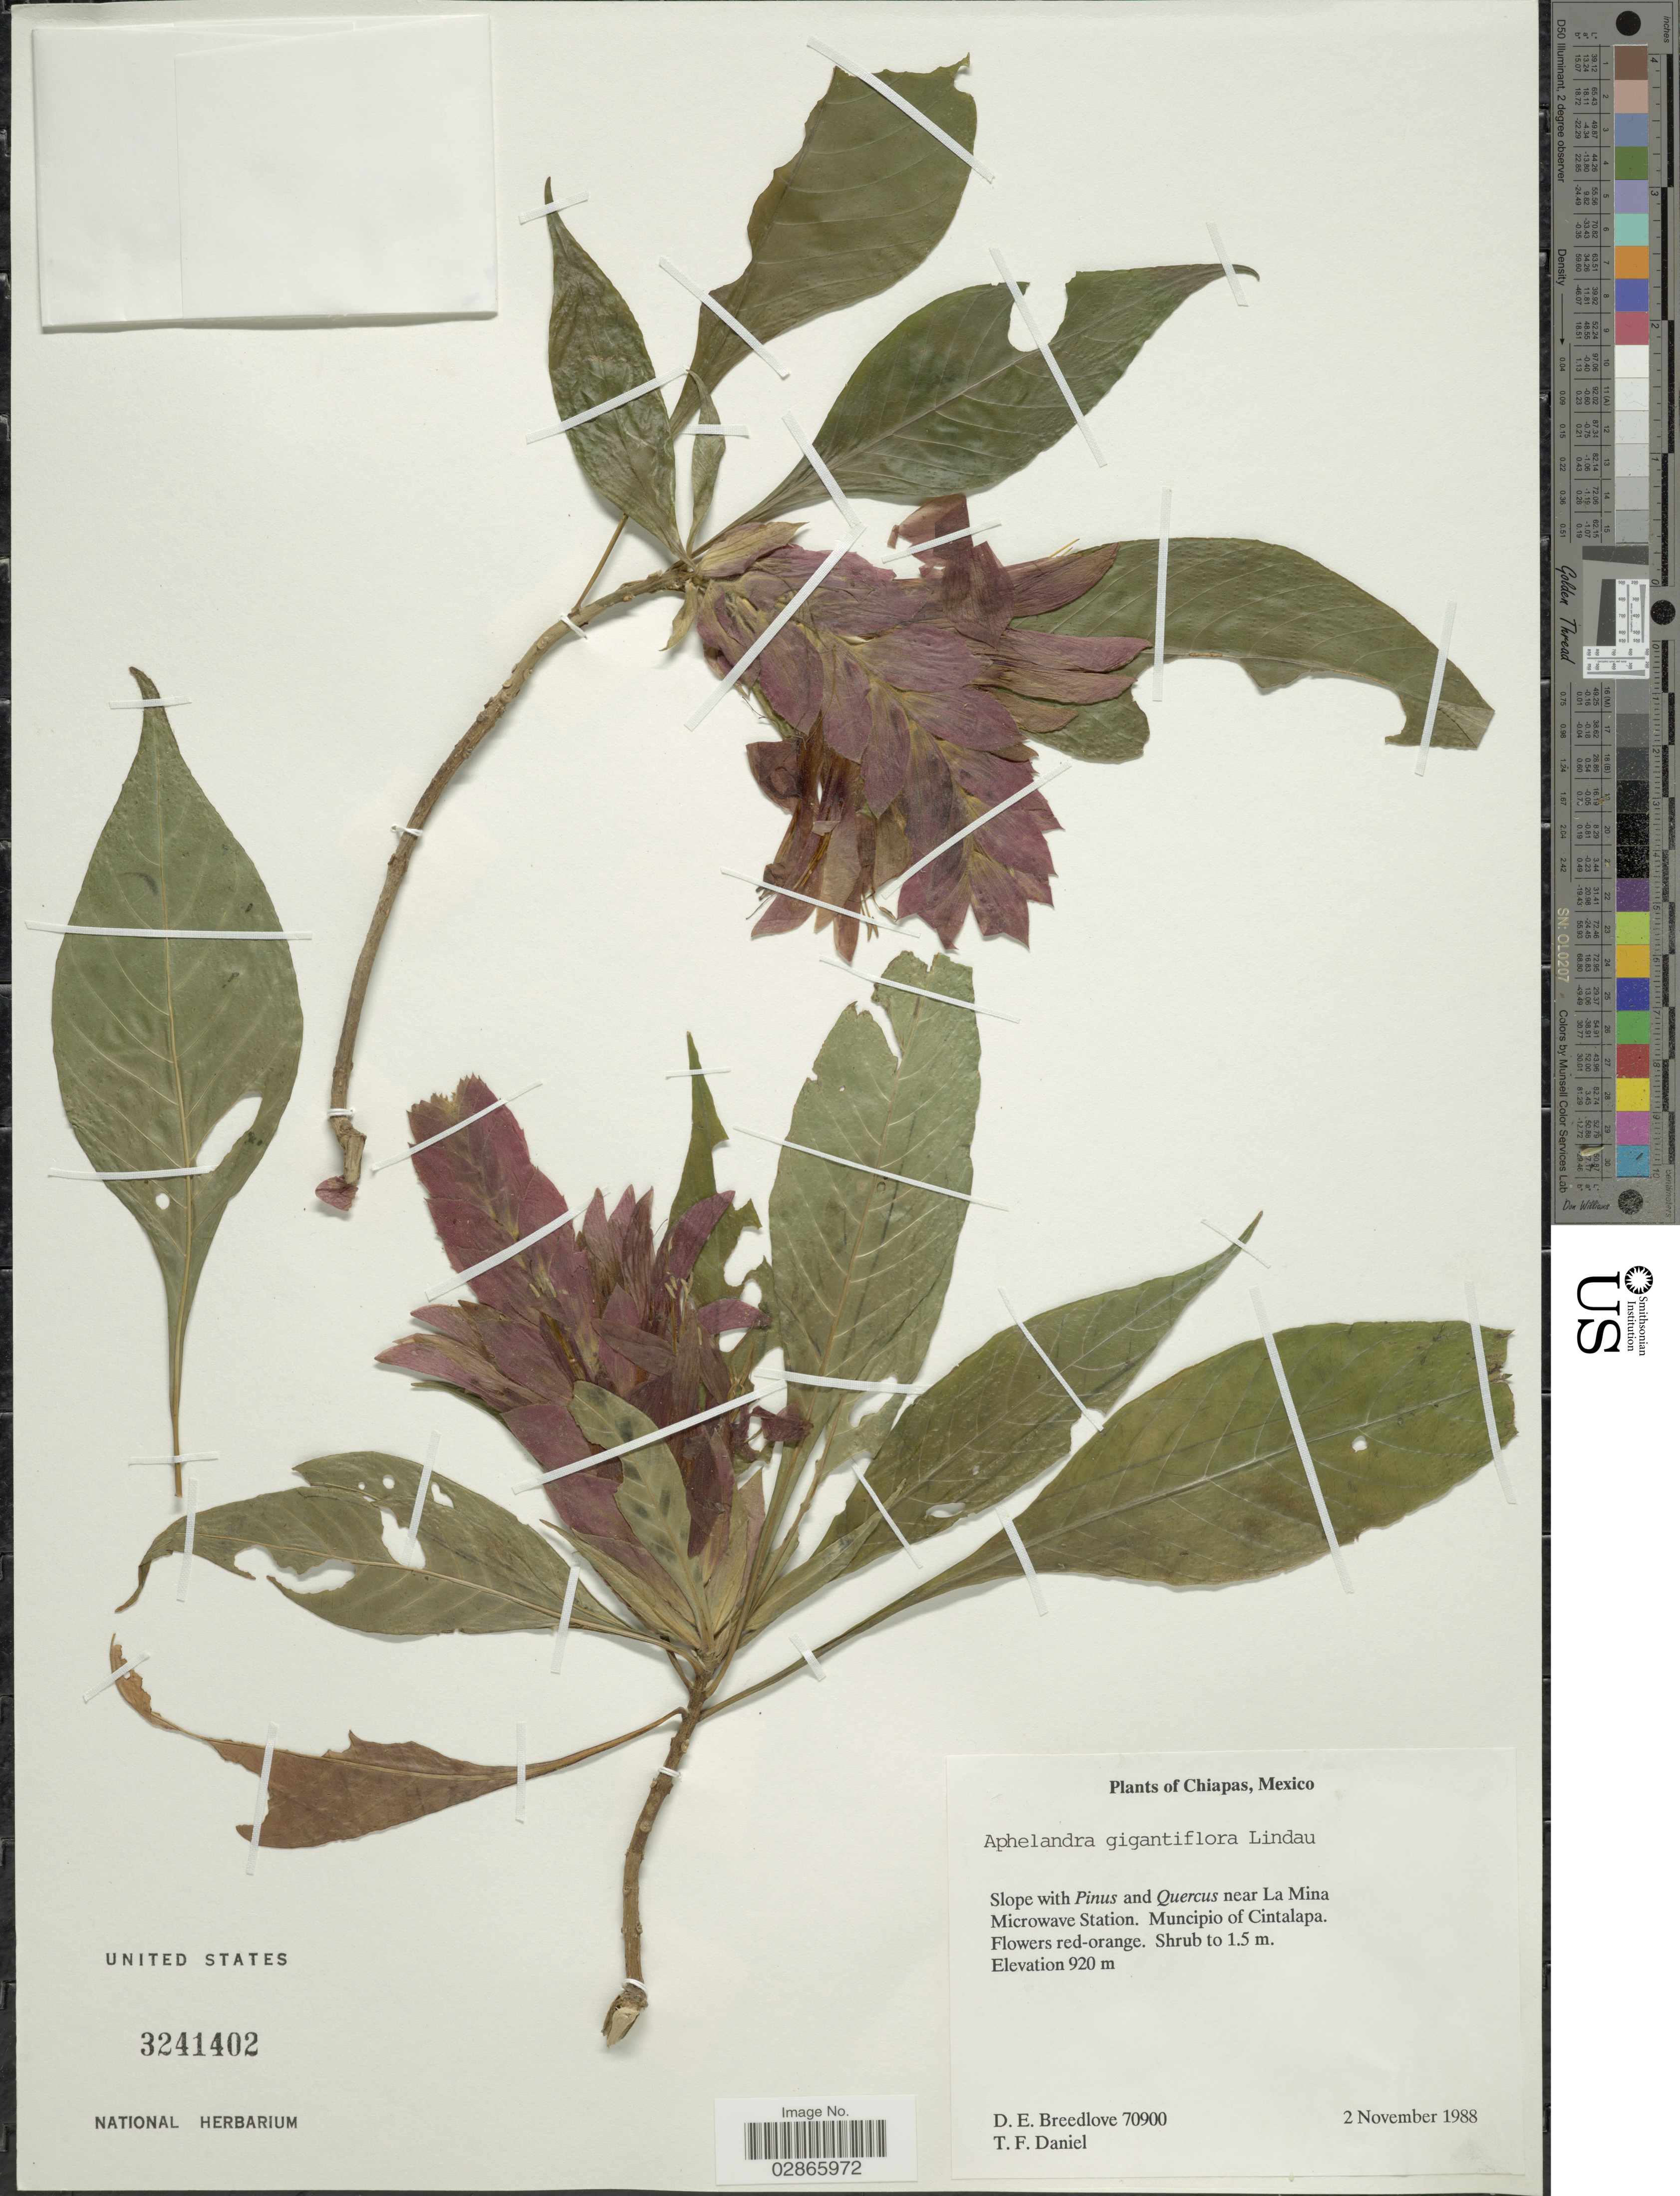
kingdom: Plantae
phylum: Tracheophyta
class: Magnoliopsida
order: Lamiales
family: Acanthaceae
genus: Aphelandra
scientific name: Aphelandra gigantiflora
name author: Lindau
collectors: D. E. Breedlove & T. F. Daniel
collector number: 70900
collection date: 1988-11-02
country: Mexico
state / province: Chiapas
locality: Near La Mina Microwave Station. Municipio of Cintalapa.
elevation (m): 920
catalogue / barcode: US 3241402